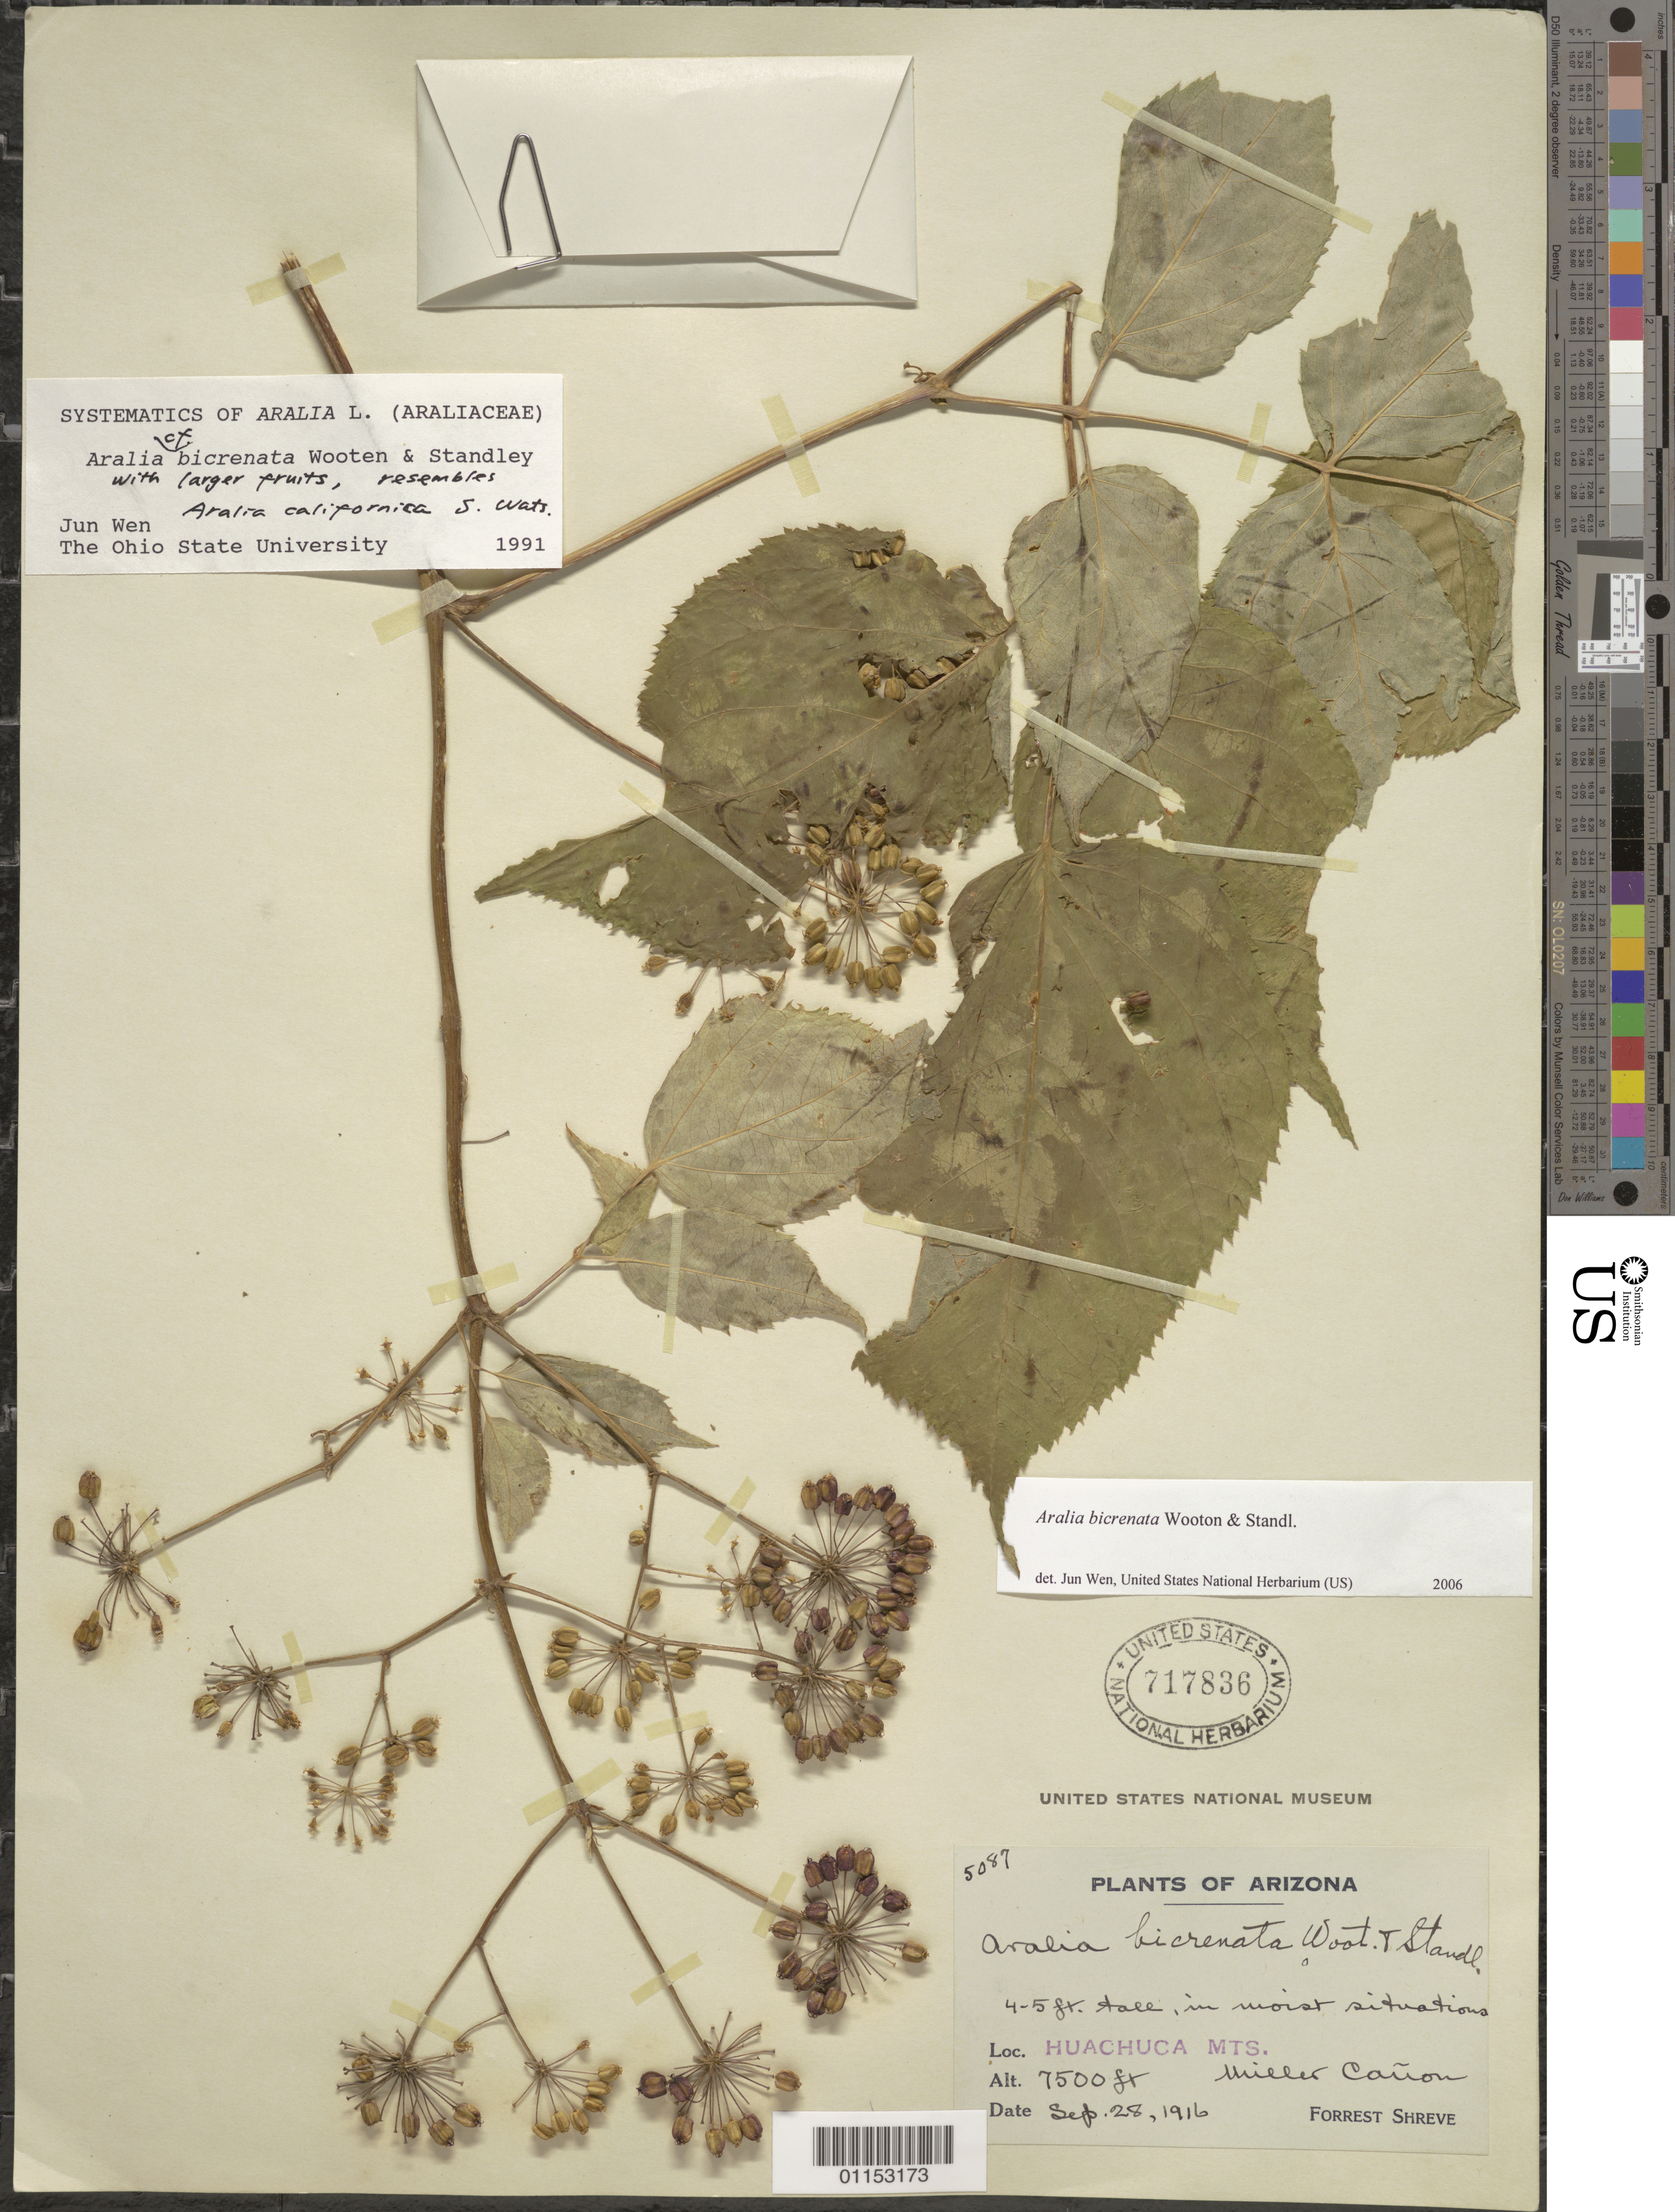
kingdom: Plantae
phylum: Tracheophyta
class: Magnoliopsida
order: Apiales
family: Araliaceae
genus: Aralia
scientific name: Aralia bicrenata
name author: Wooton & Standl.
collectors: F. Shreve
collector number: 5087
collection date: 1916-09-28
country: United States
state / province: Arizona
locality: Huachuca Mts. Miller Canyon.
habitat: In moist situations.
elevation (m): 2286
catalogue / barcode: US 717836